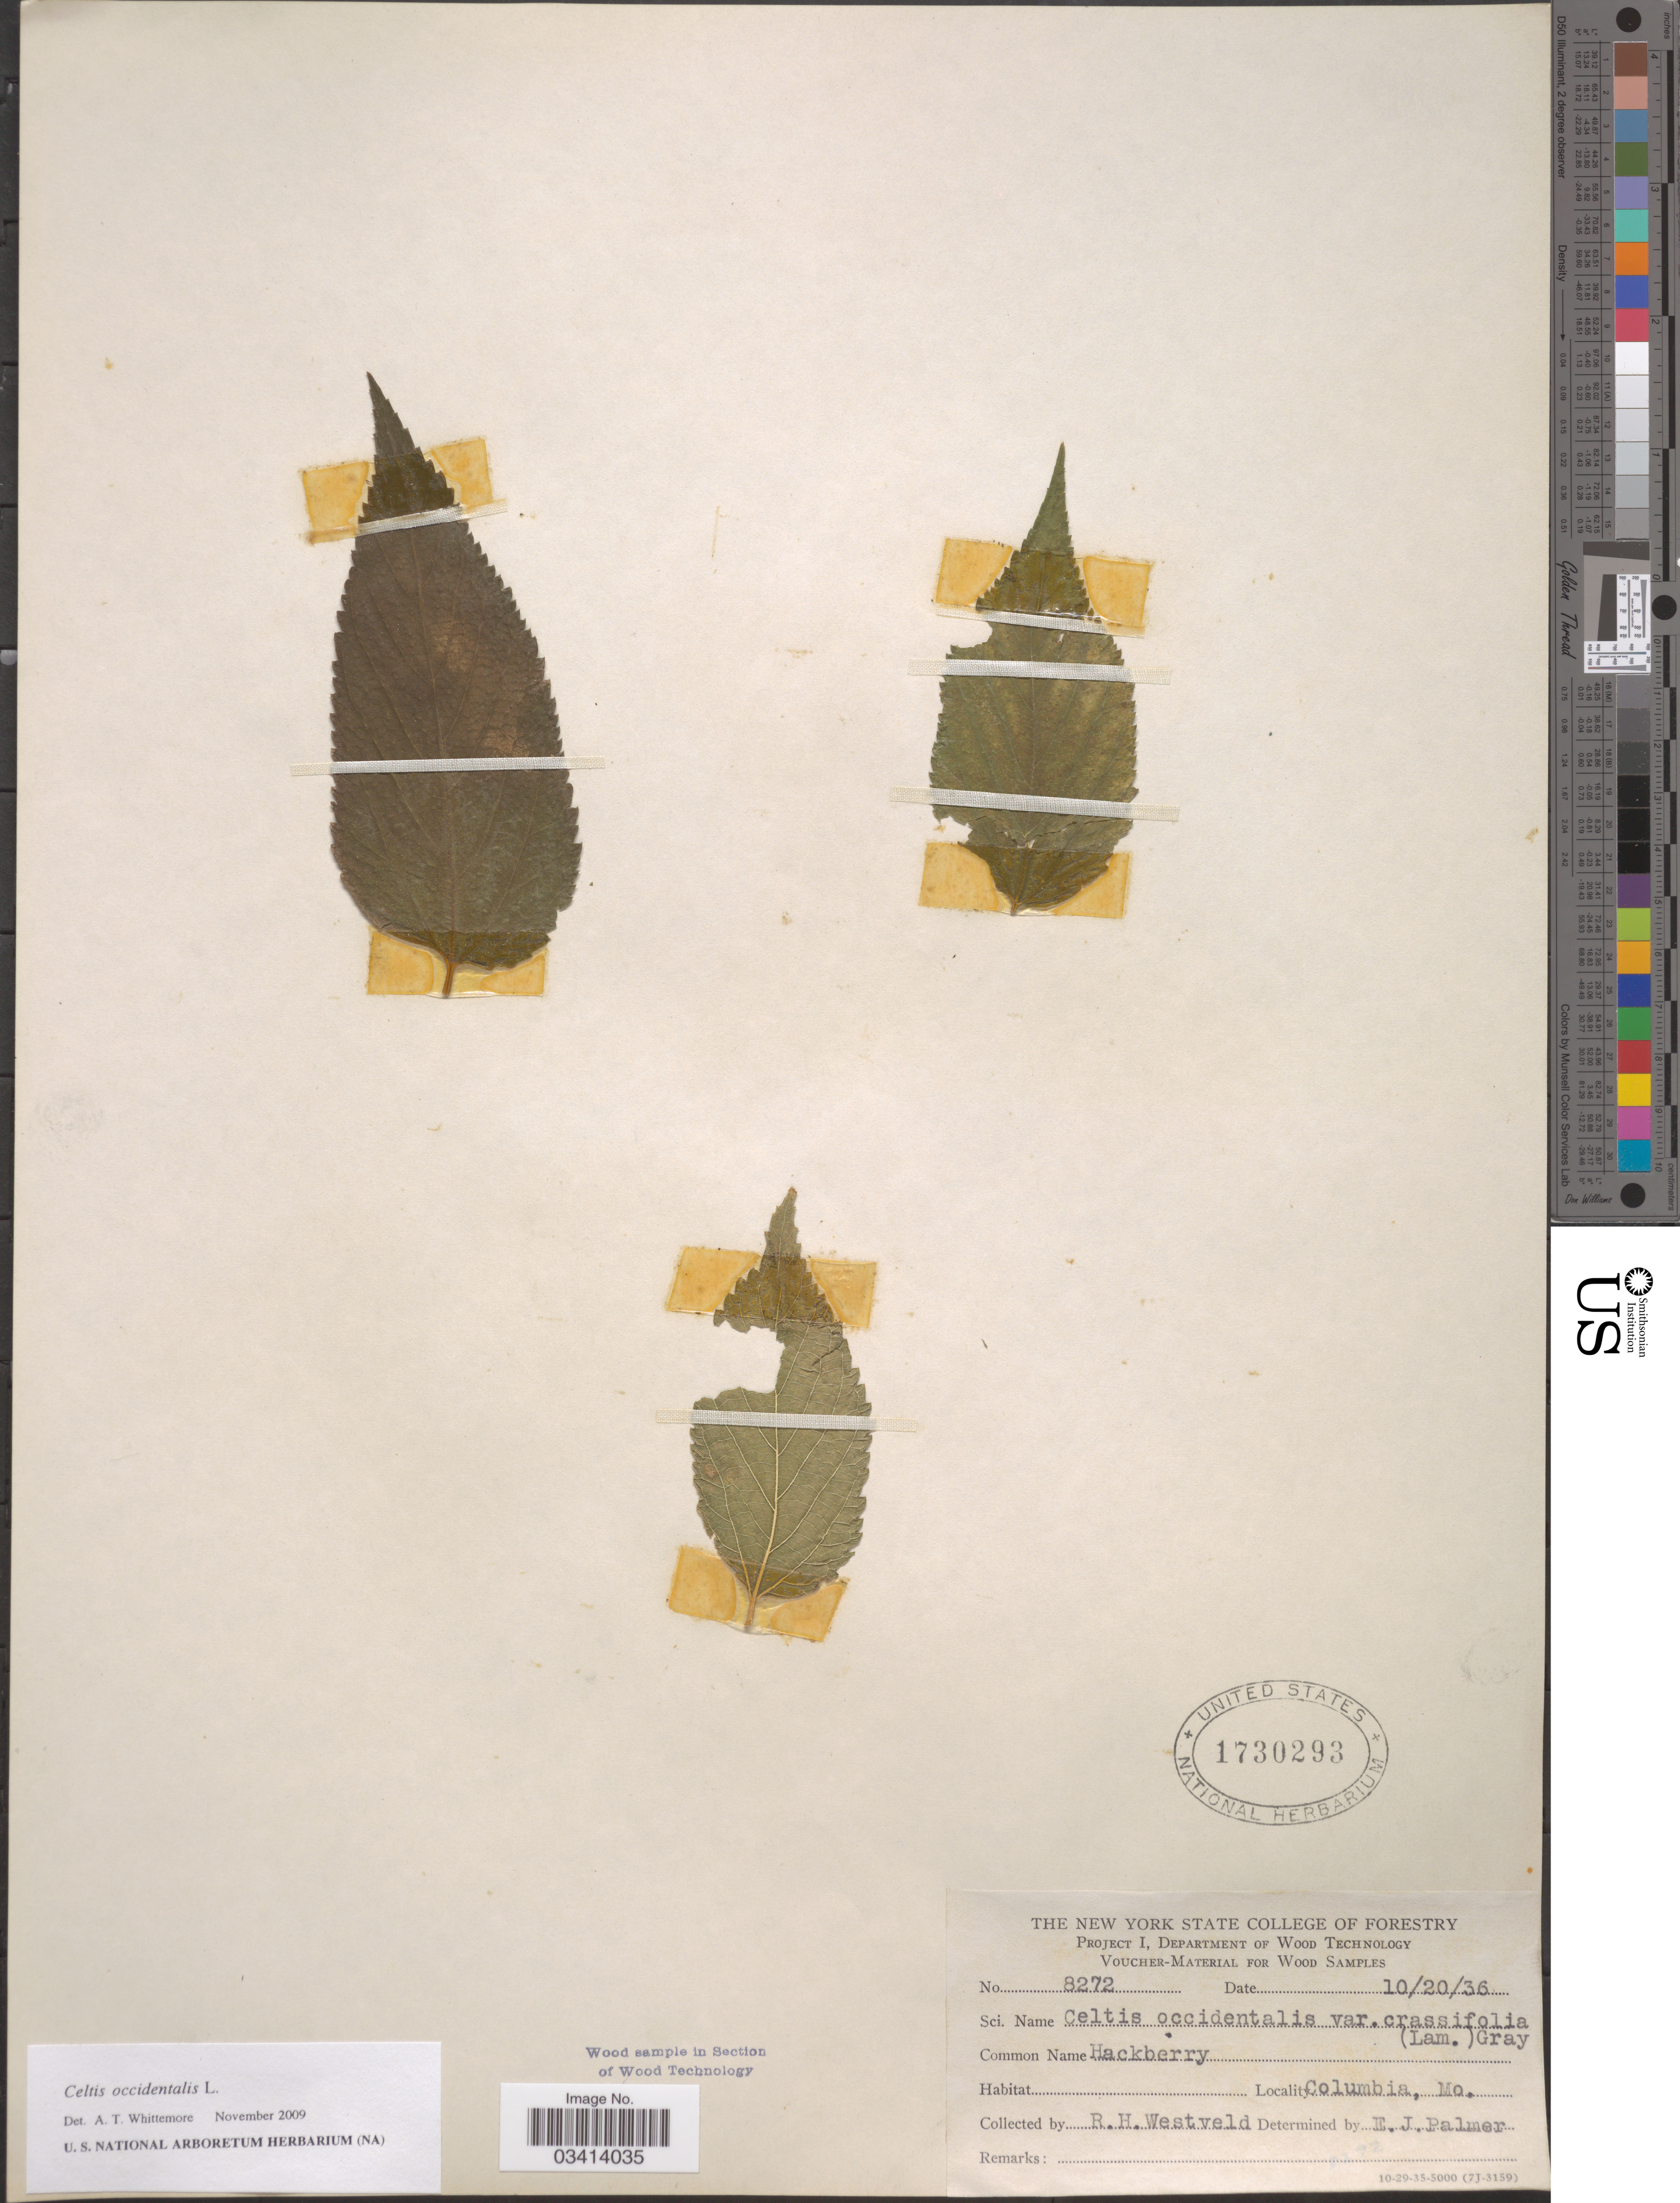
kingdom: Plantae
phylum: Tracheophyta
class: Magnoliopsida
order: Rosales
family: Cannabaceae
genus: Celtis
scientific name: Celtis occidentalis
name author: L.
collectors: R. Westveld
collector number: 8272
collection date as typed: Transcribed d/m/y: 20/10/36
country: United States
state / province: Missouri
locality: Columbia.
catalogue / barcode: US 1730293